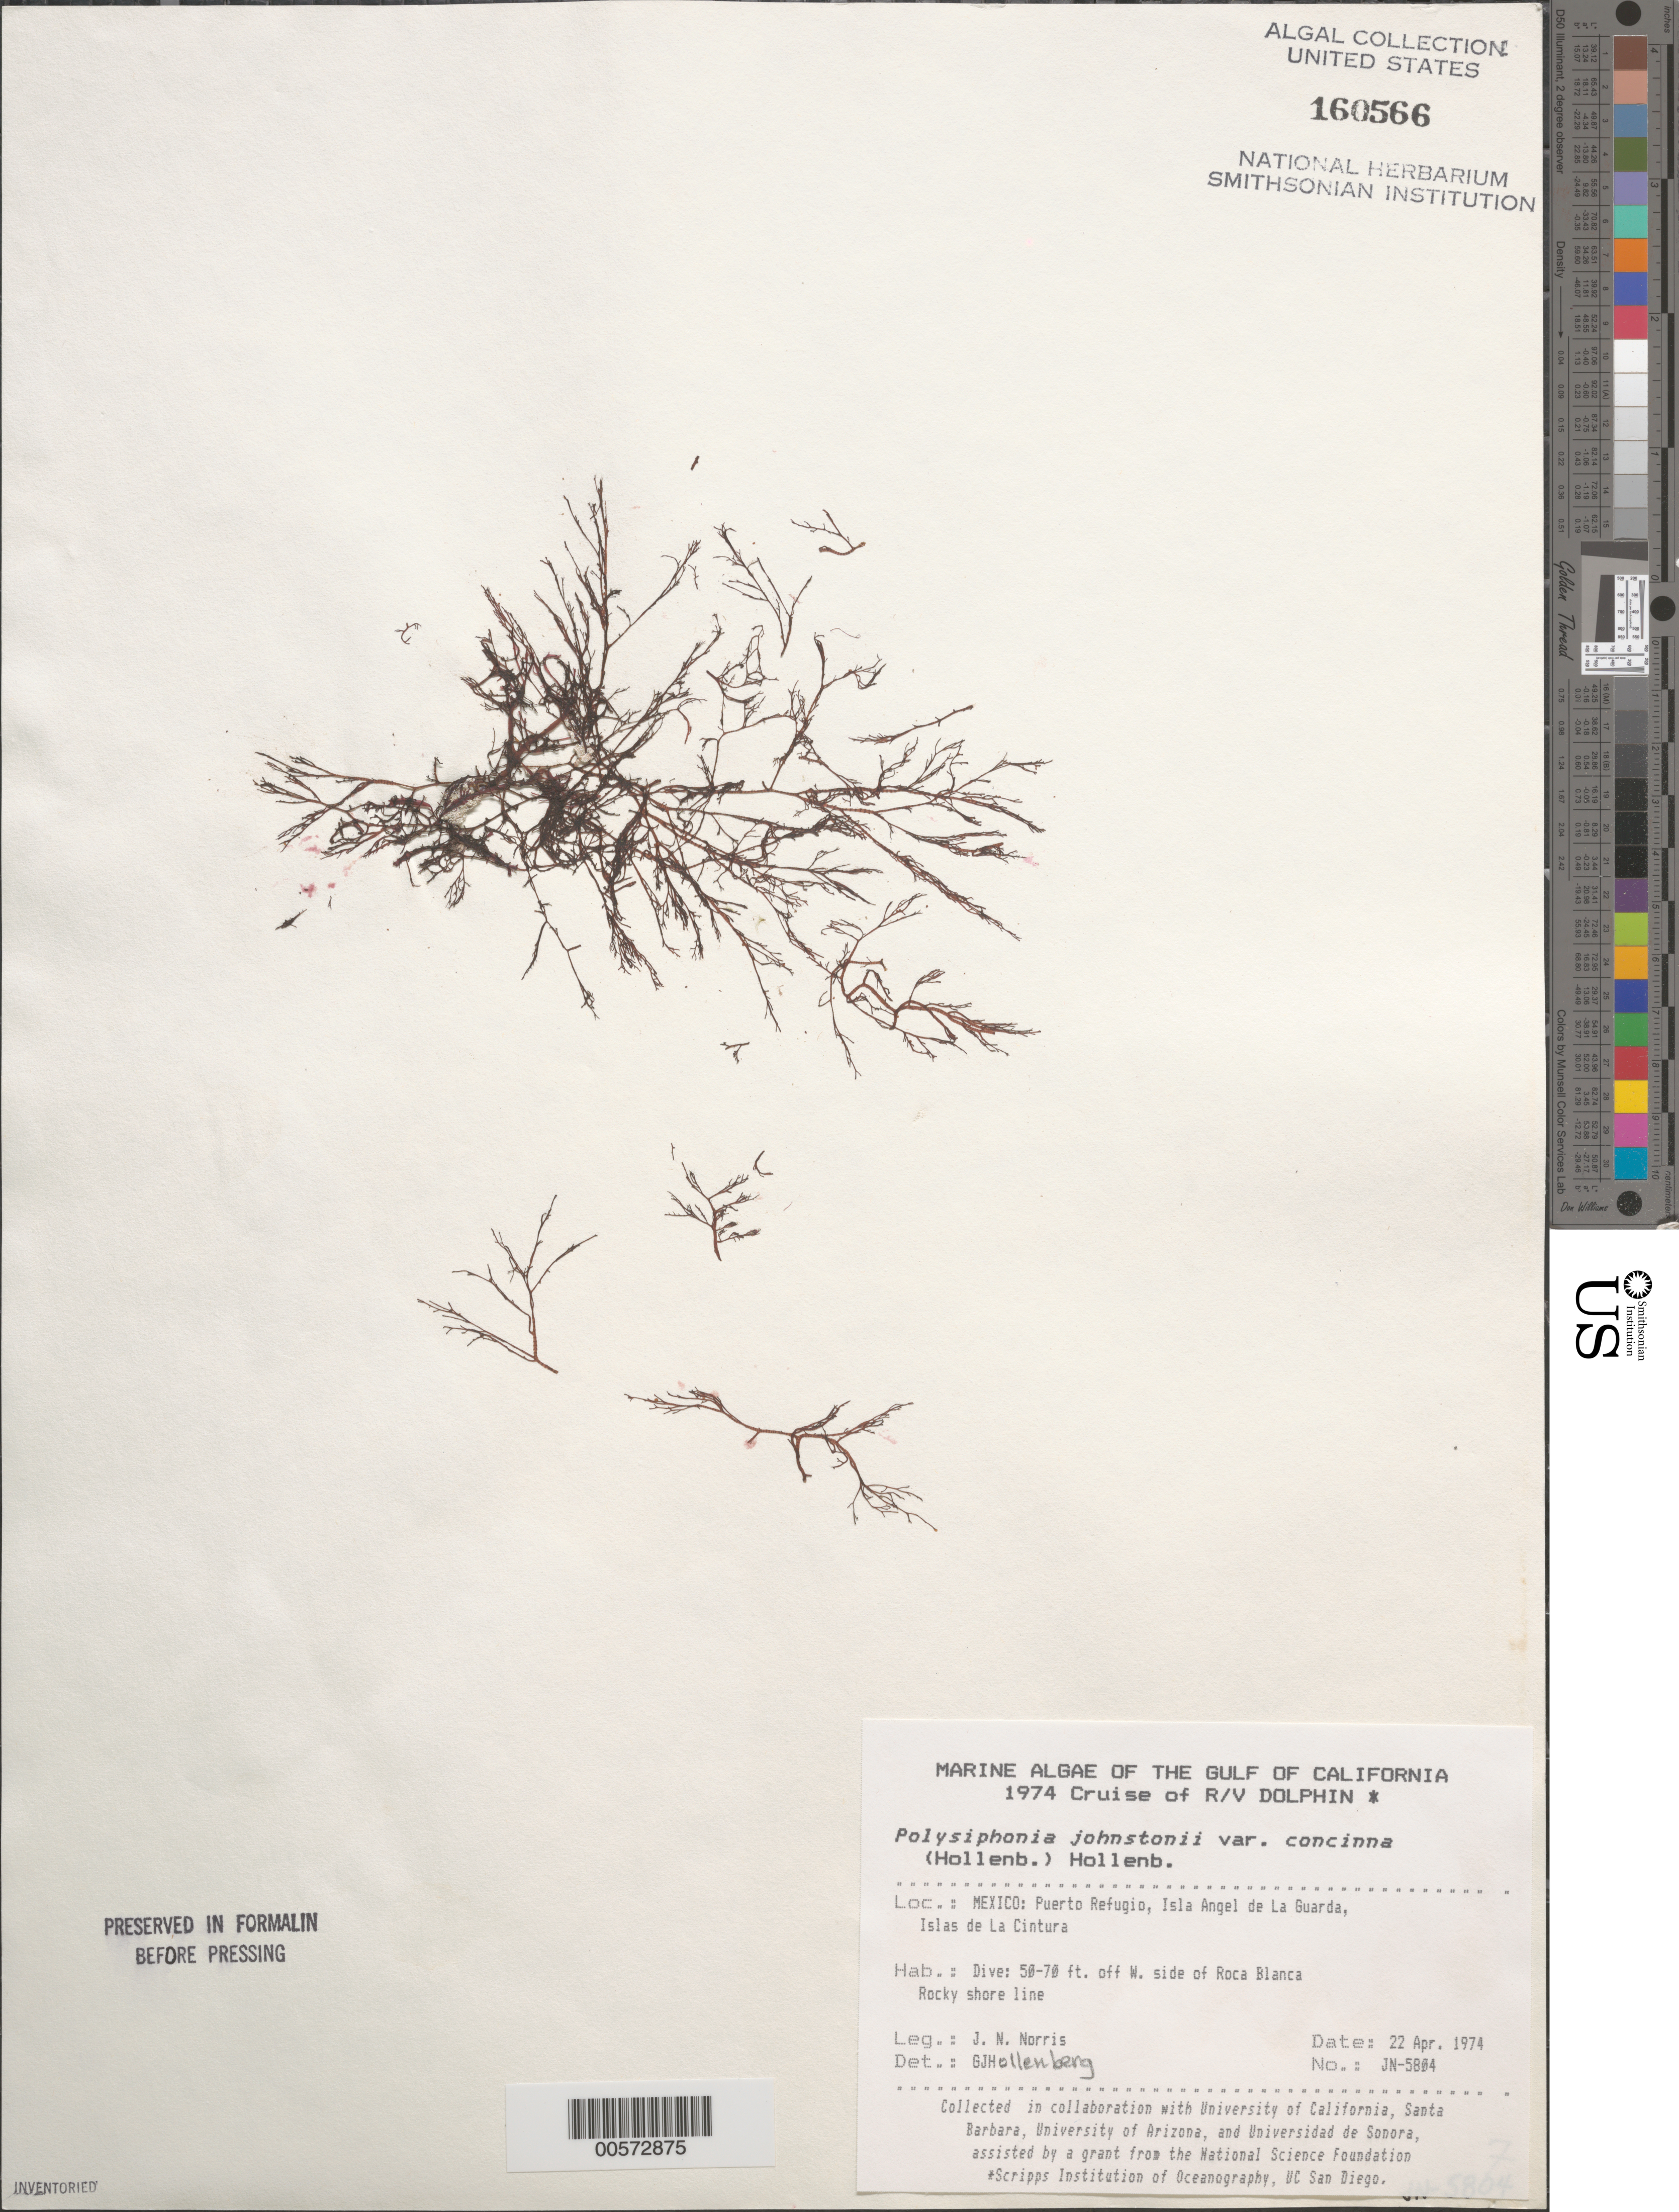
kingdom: Plantae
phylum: Rhodophyta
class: Florideophyceae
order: Ceramiales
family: Rhodomelaceae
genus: Melanothamnus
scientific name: Melanothamnus johnstonii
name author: (Setchell & N.L. Gardner) Diaz-Tapia & Maggs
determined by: Algae name updating Project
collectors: J. N. Norris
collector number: JN-5804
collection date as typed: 22 Apr 1974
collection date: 1974-04-22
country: Mexico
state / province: Baja California Norte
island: Isla Angel de la Guarda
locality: Roca Blanca, Puerto Refugio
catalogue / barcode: US 160566